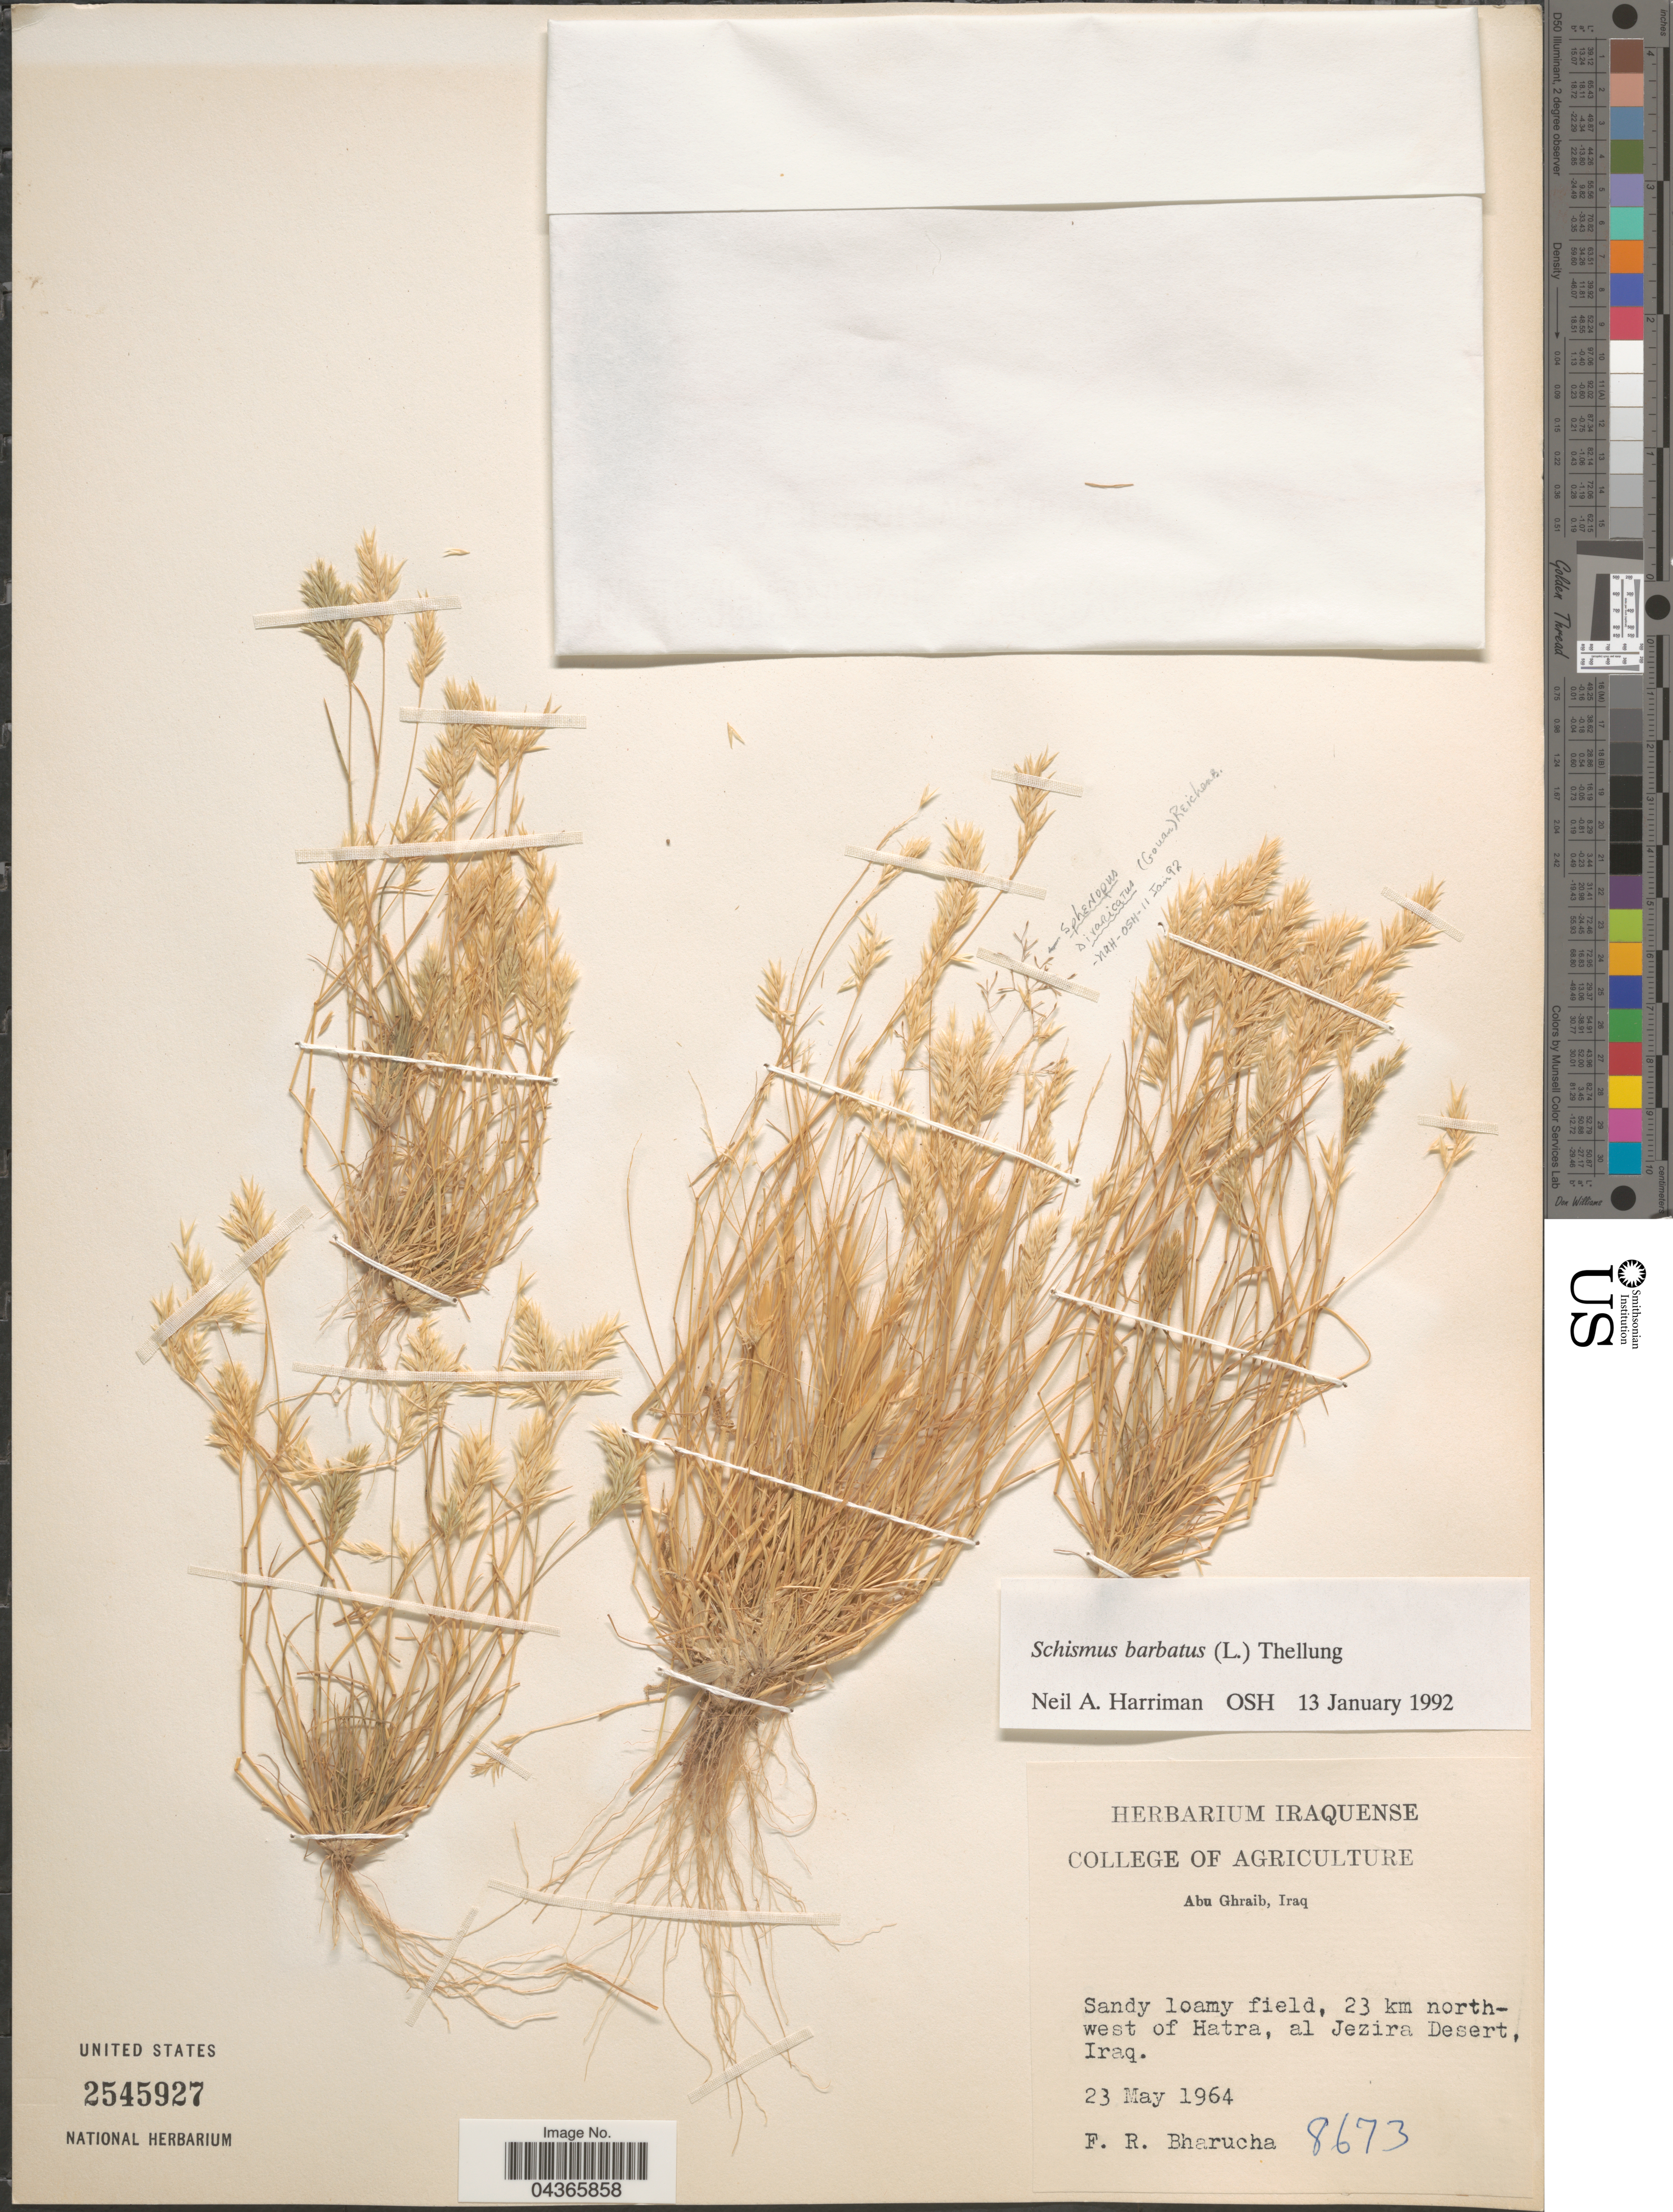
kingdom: Plantae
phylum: Tracheophyta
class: Liliopsida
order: Poales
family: Poaceae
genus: Schismus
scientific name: Schismus barbatus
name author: (L.) Thell.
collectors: F. Bharucha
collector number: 8673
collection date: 1964-05-23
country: Iraq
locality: Sandy loam field, 23 km north-west of Hatra, al Jezira Desert.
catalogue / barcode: US 2545927